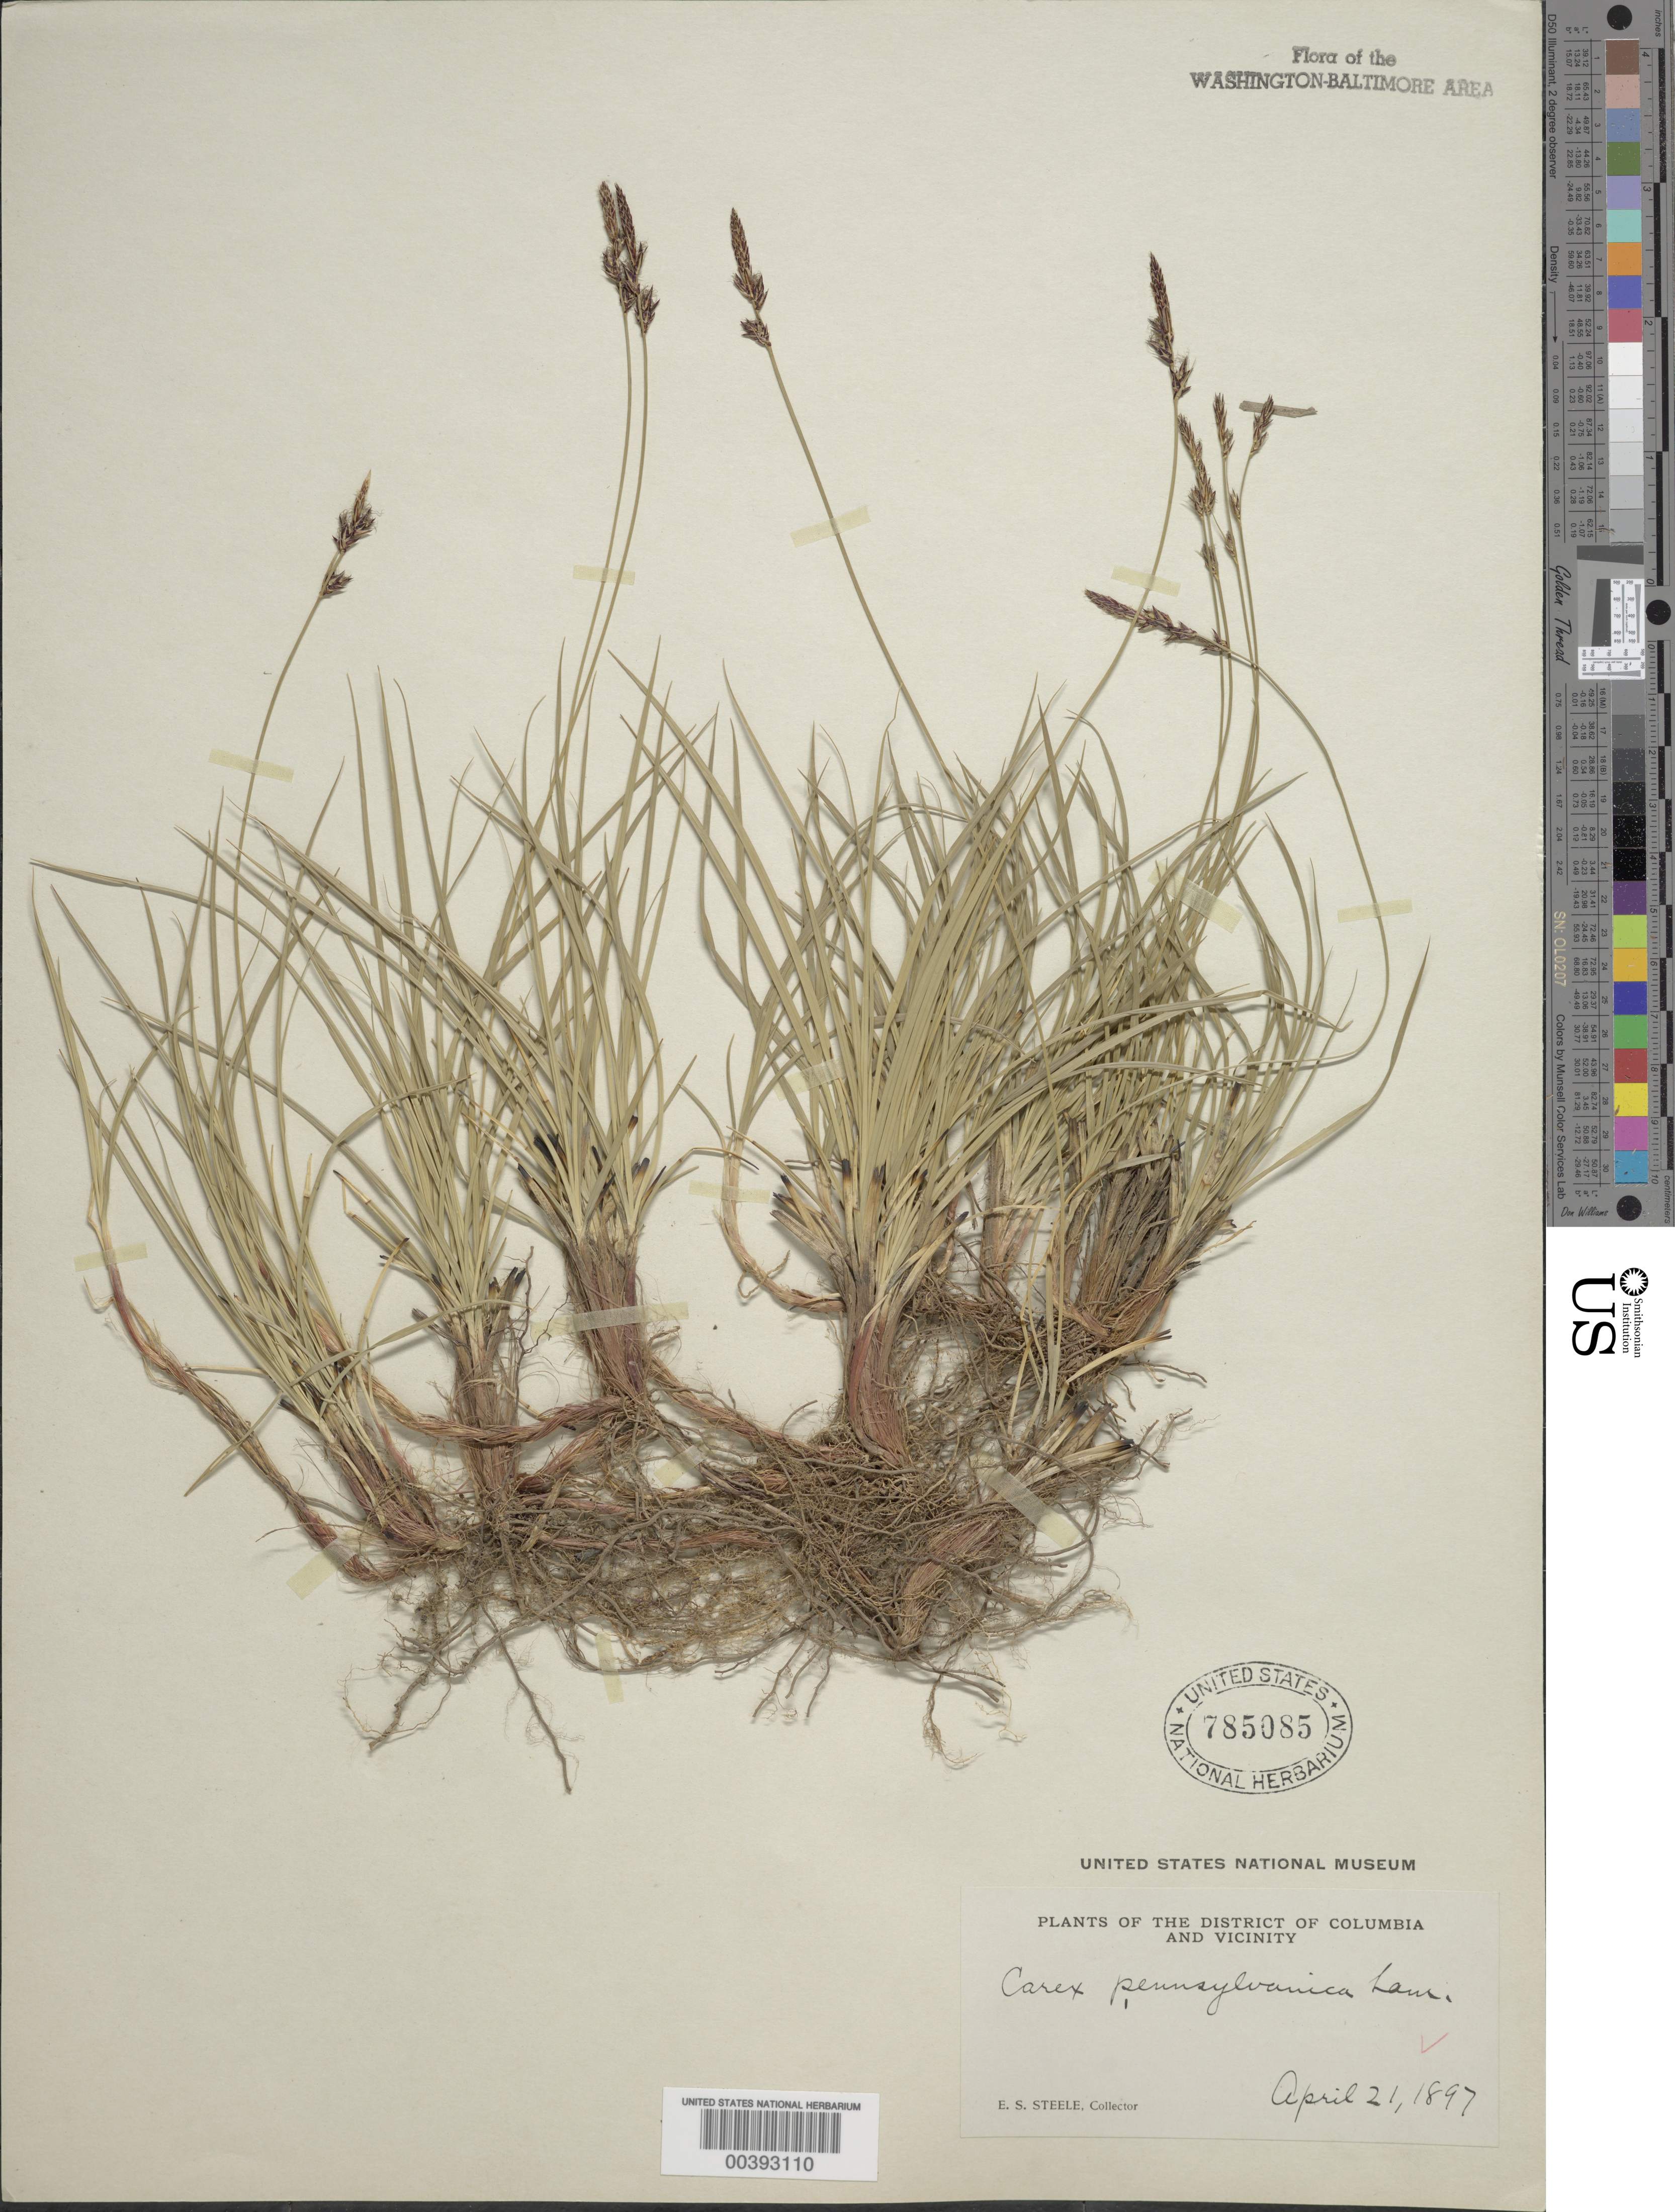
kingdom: Plantae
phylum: Tracheophyta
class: Liliopsida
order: Poales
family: Cyperaceae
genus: Carex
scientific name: Carex pensylvanica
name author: Lam.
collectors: E. Steele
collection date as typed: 21 Apr 1897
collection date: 1897-04-21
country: United States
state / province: District of Columbia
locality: Washington DC Area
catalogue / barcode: US 785085